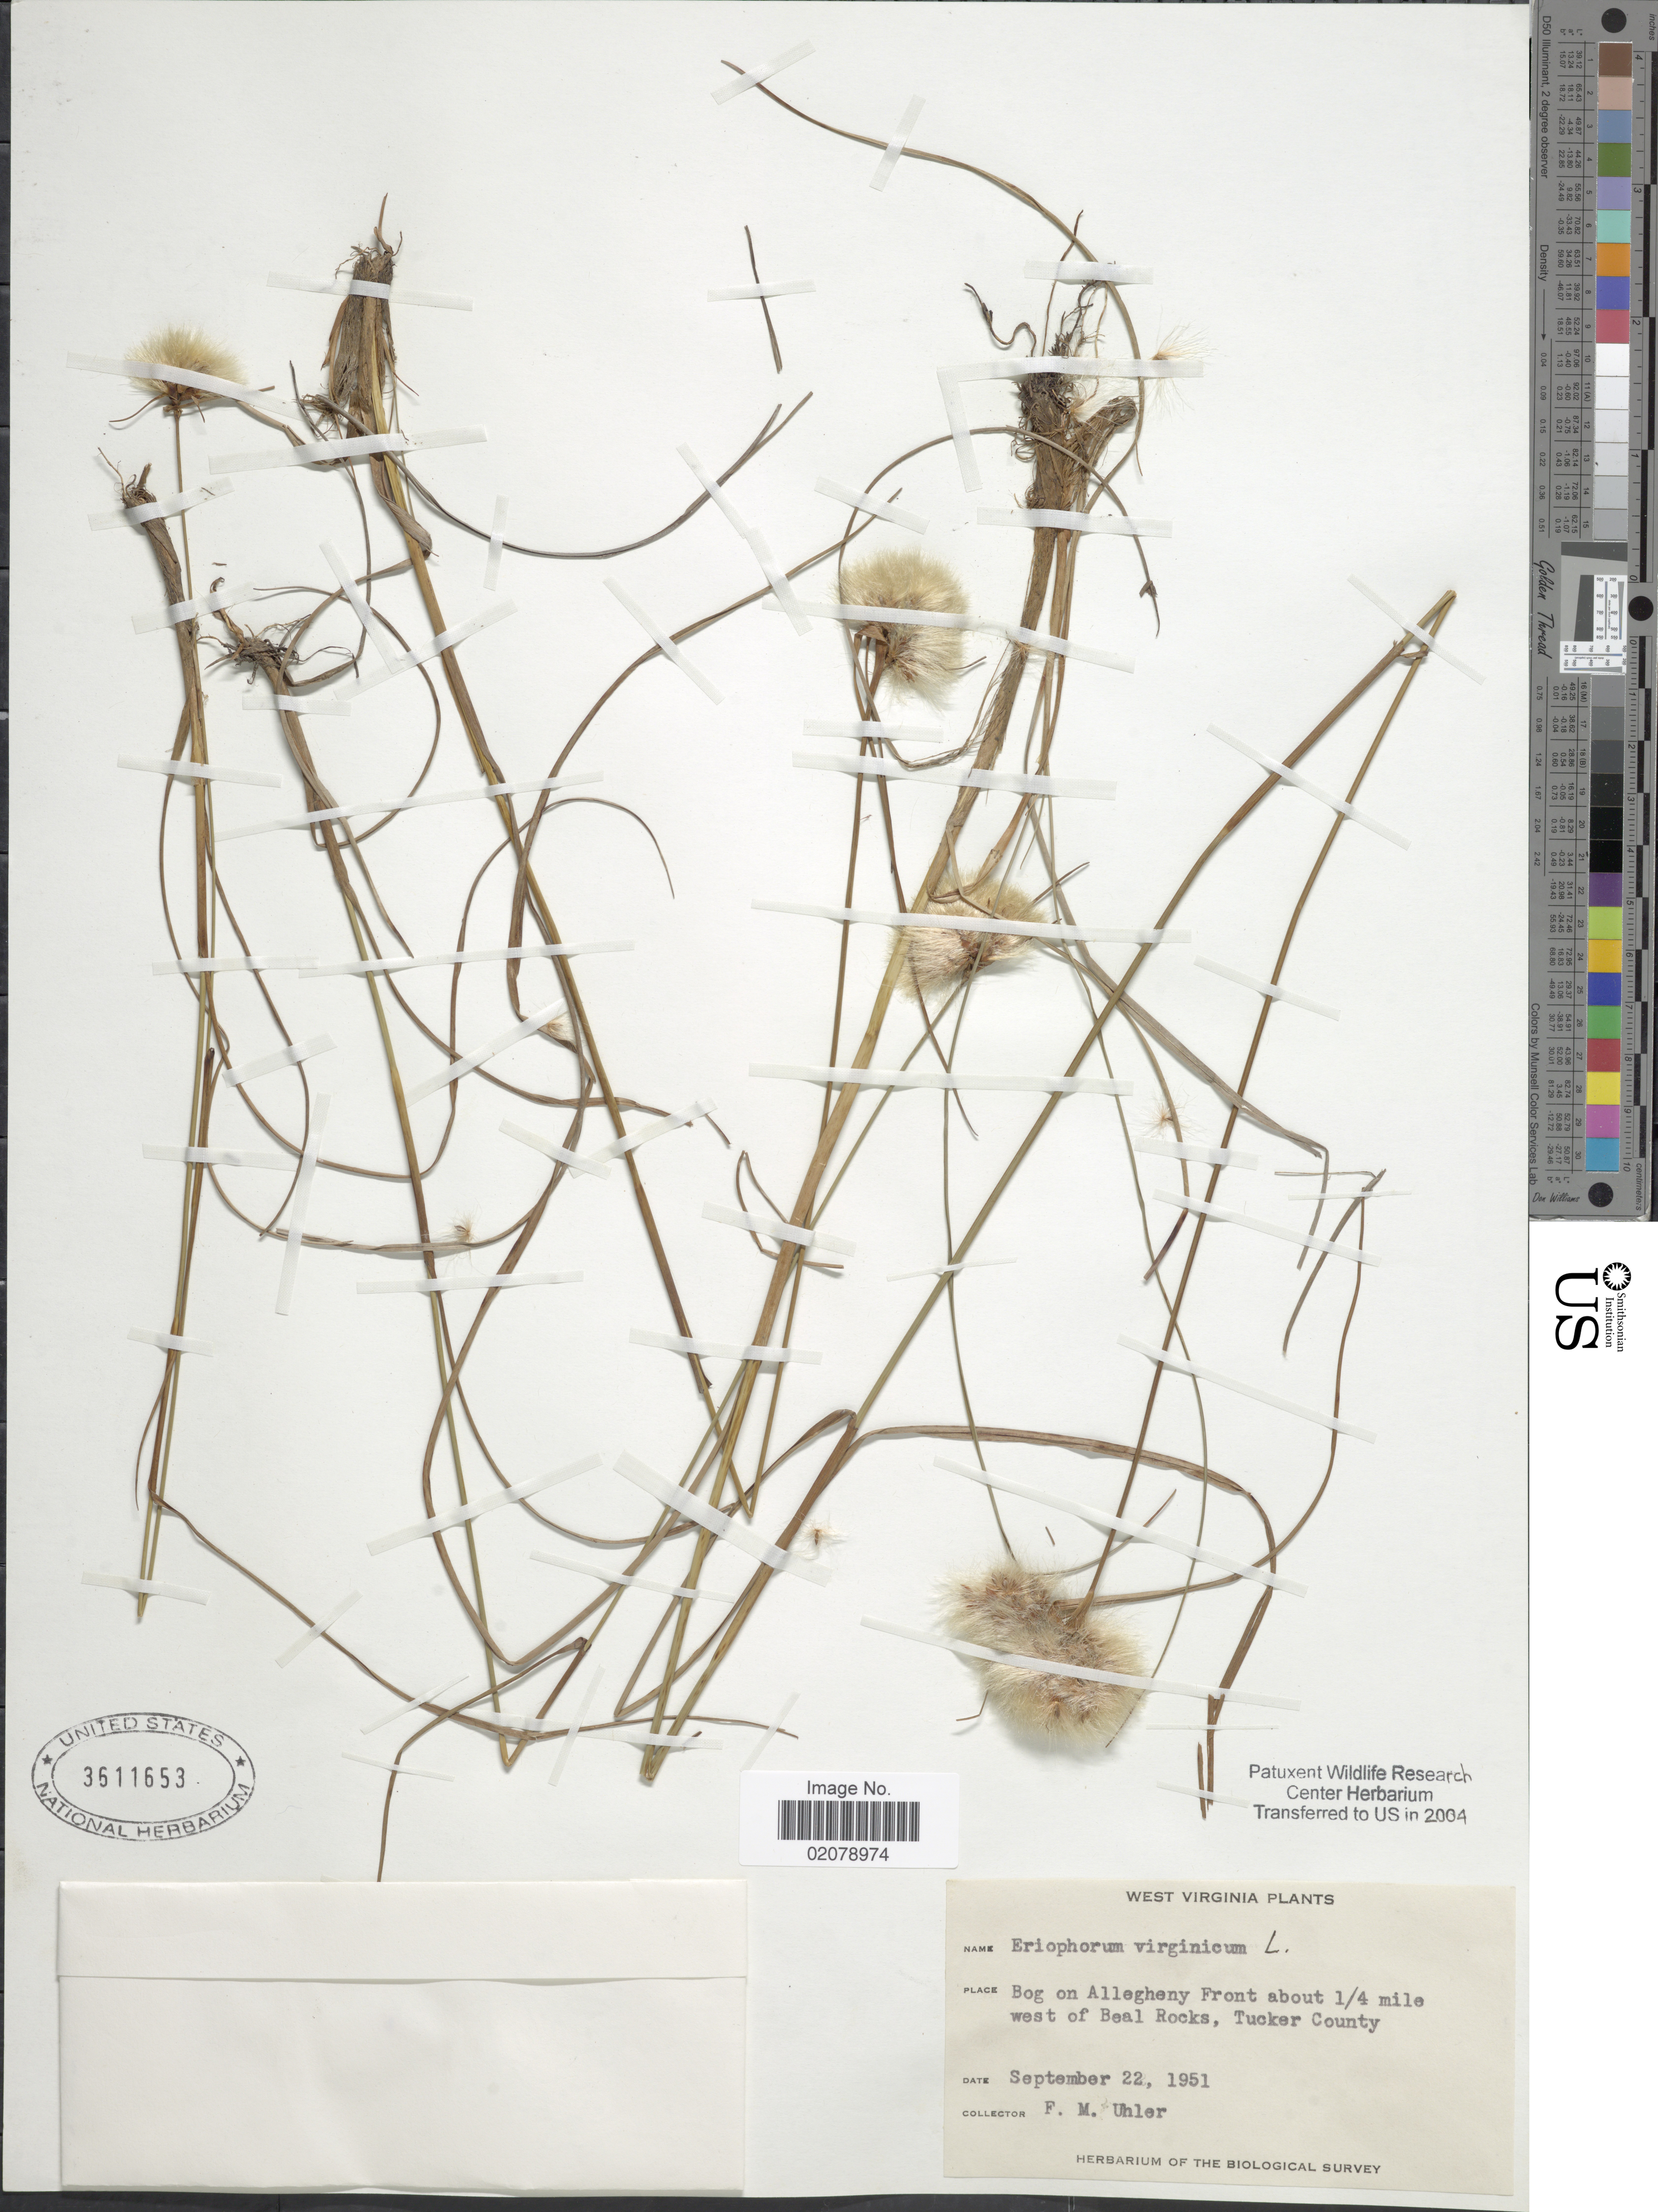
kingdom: Plantae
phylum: Tracheophyta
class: Liliopsida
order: Poales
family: Cyperaceae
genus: Eriophorum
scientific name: Eriophorum virginicum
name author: L.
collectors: F. M. Uhler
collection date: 1951-09-22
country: United States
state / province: West Virginia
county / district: Tucker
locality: Bog on Allegheny Front about ¼ mile west of Beal Rocks, Tucker County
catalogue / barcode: US 3611653